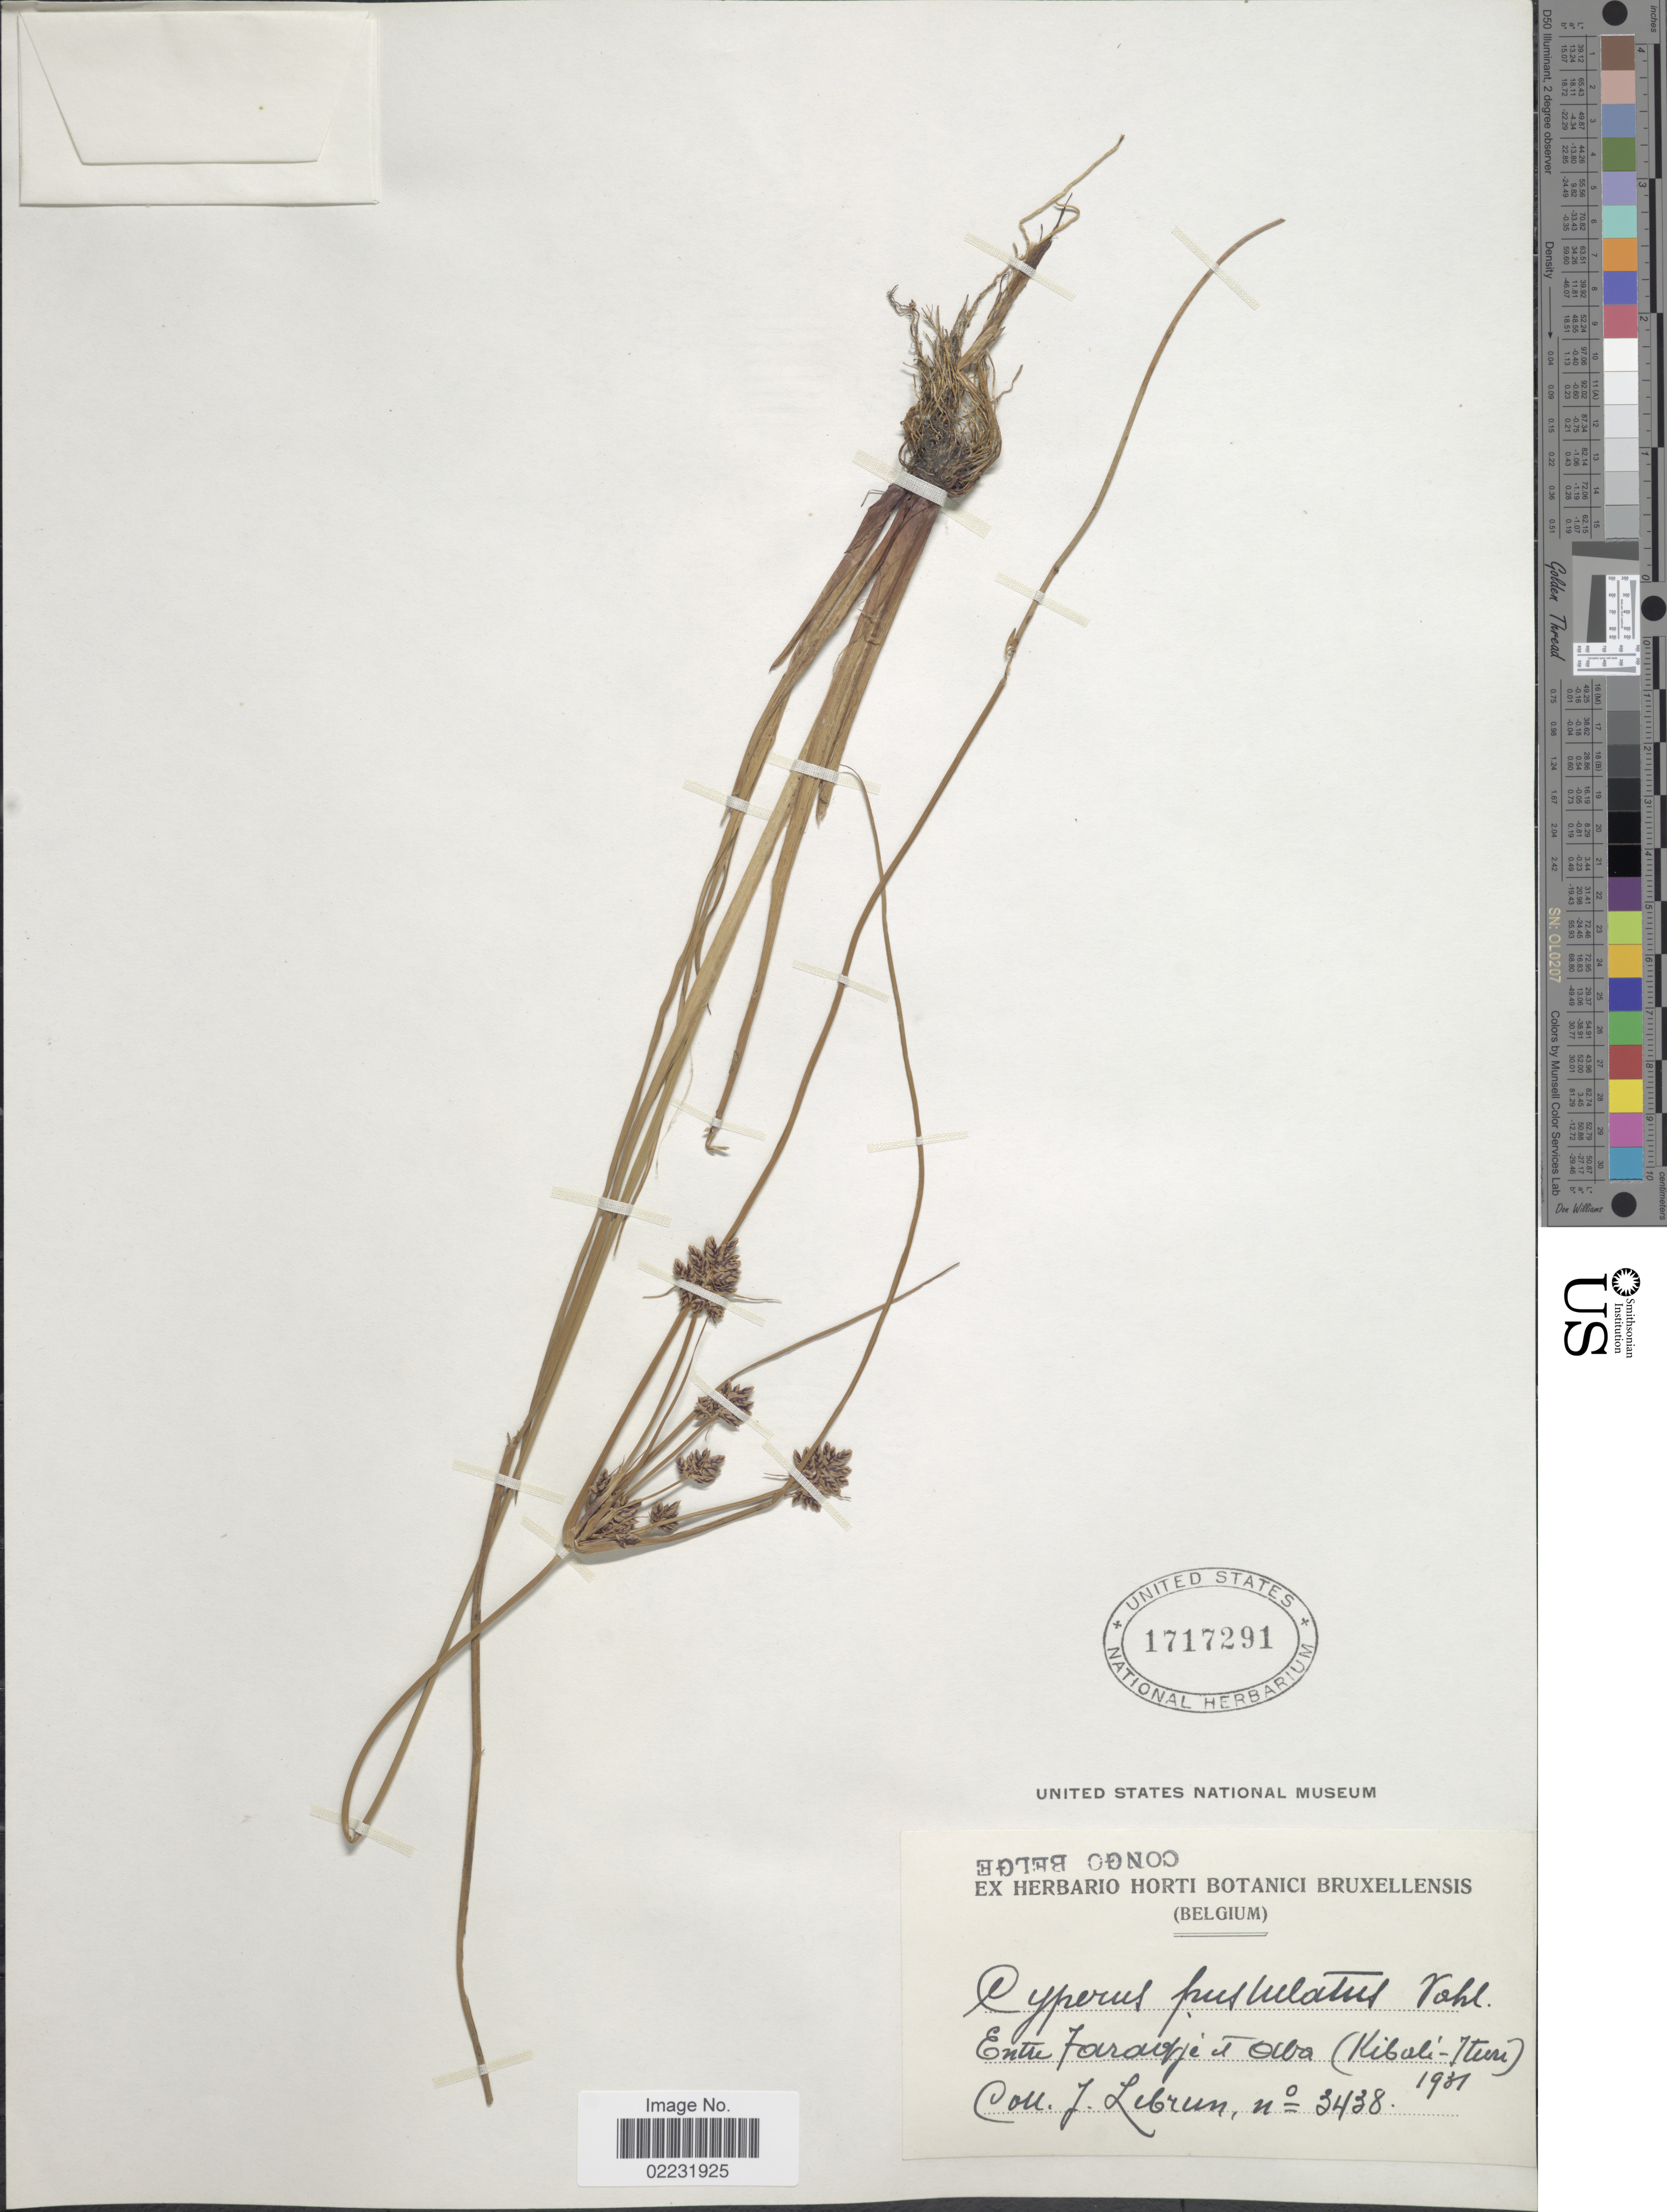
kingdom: Plantae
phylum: Tracheophyta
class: Liliopsida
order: Poales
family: Cyperaceae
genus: Cyperus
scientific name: Cyperus pustulatus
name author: Vahl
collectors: J. A. Lebrun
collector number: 3438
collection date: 1931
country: Congo, Democratic Republic of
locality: Entre Faradje in Aba (Kibali-Ituri)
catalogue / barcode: US 1717291